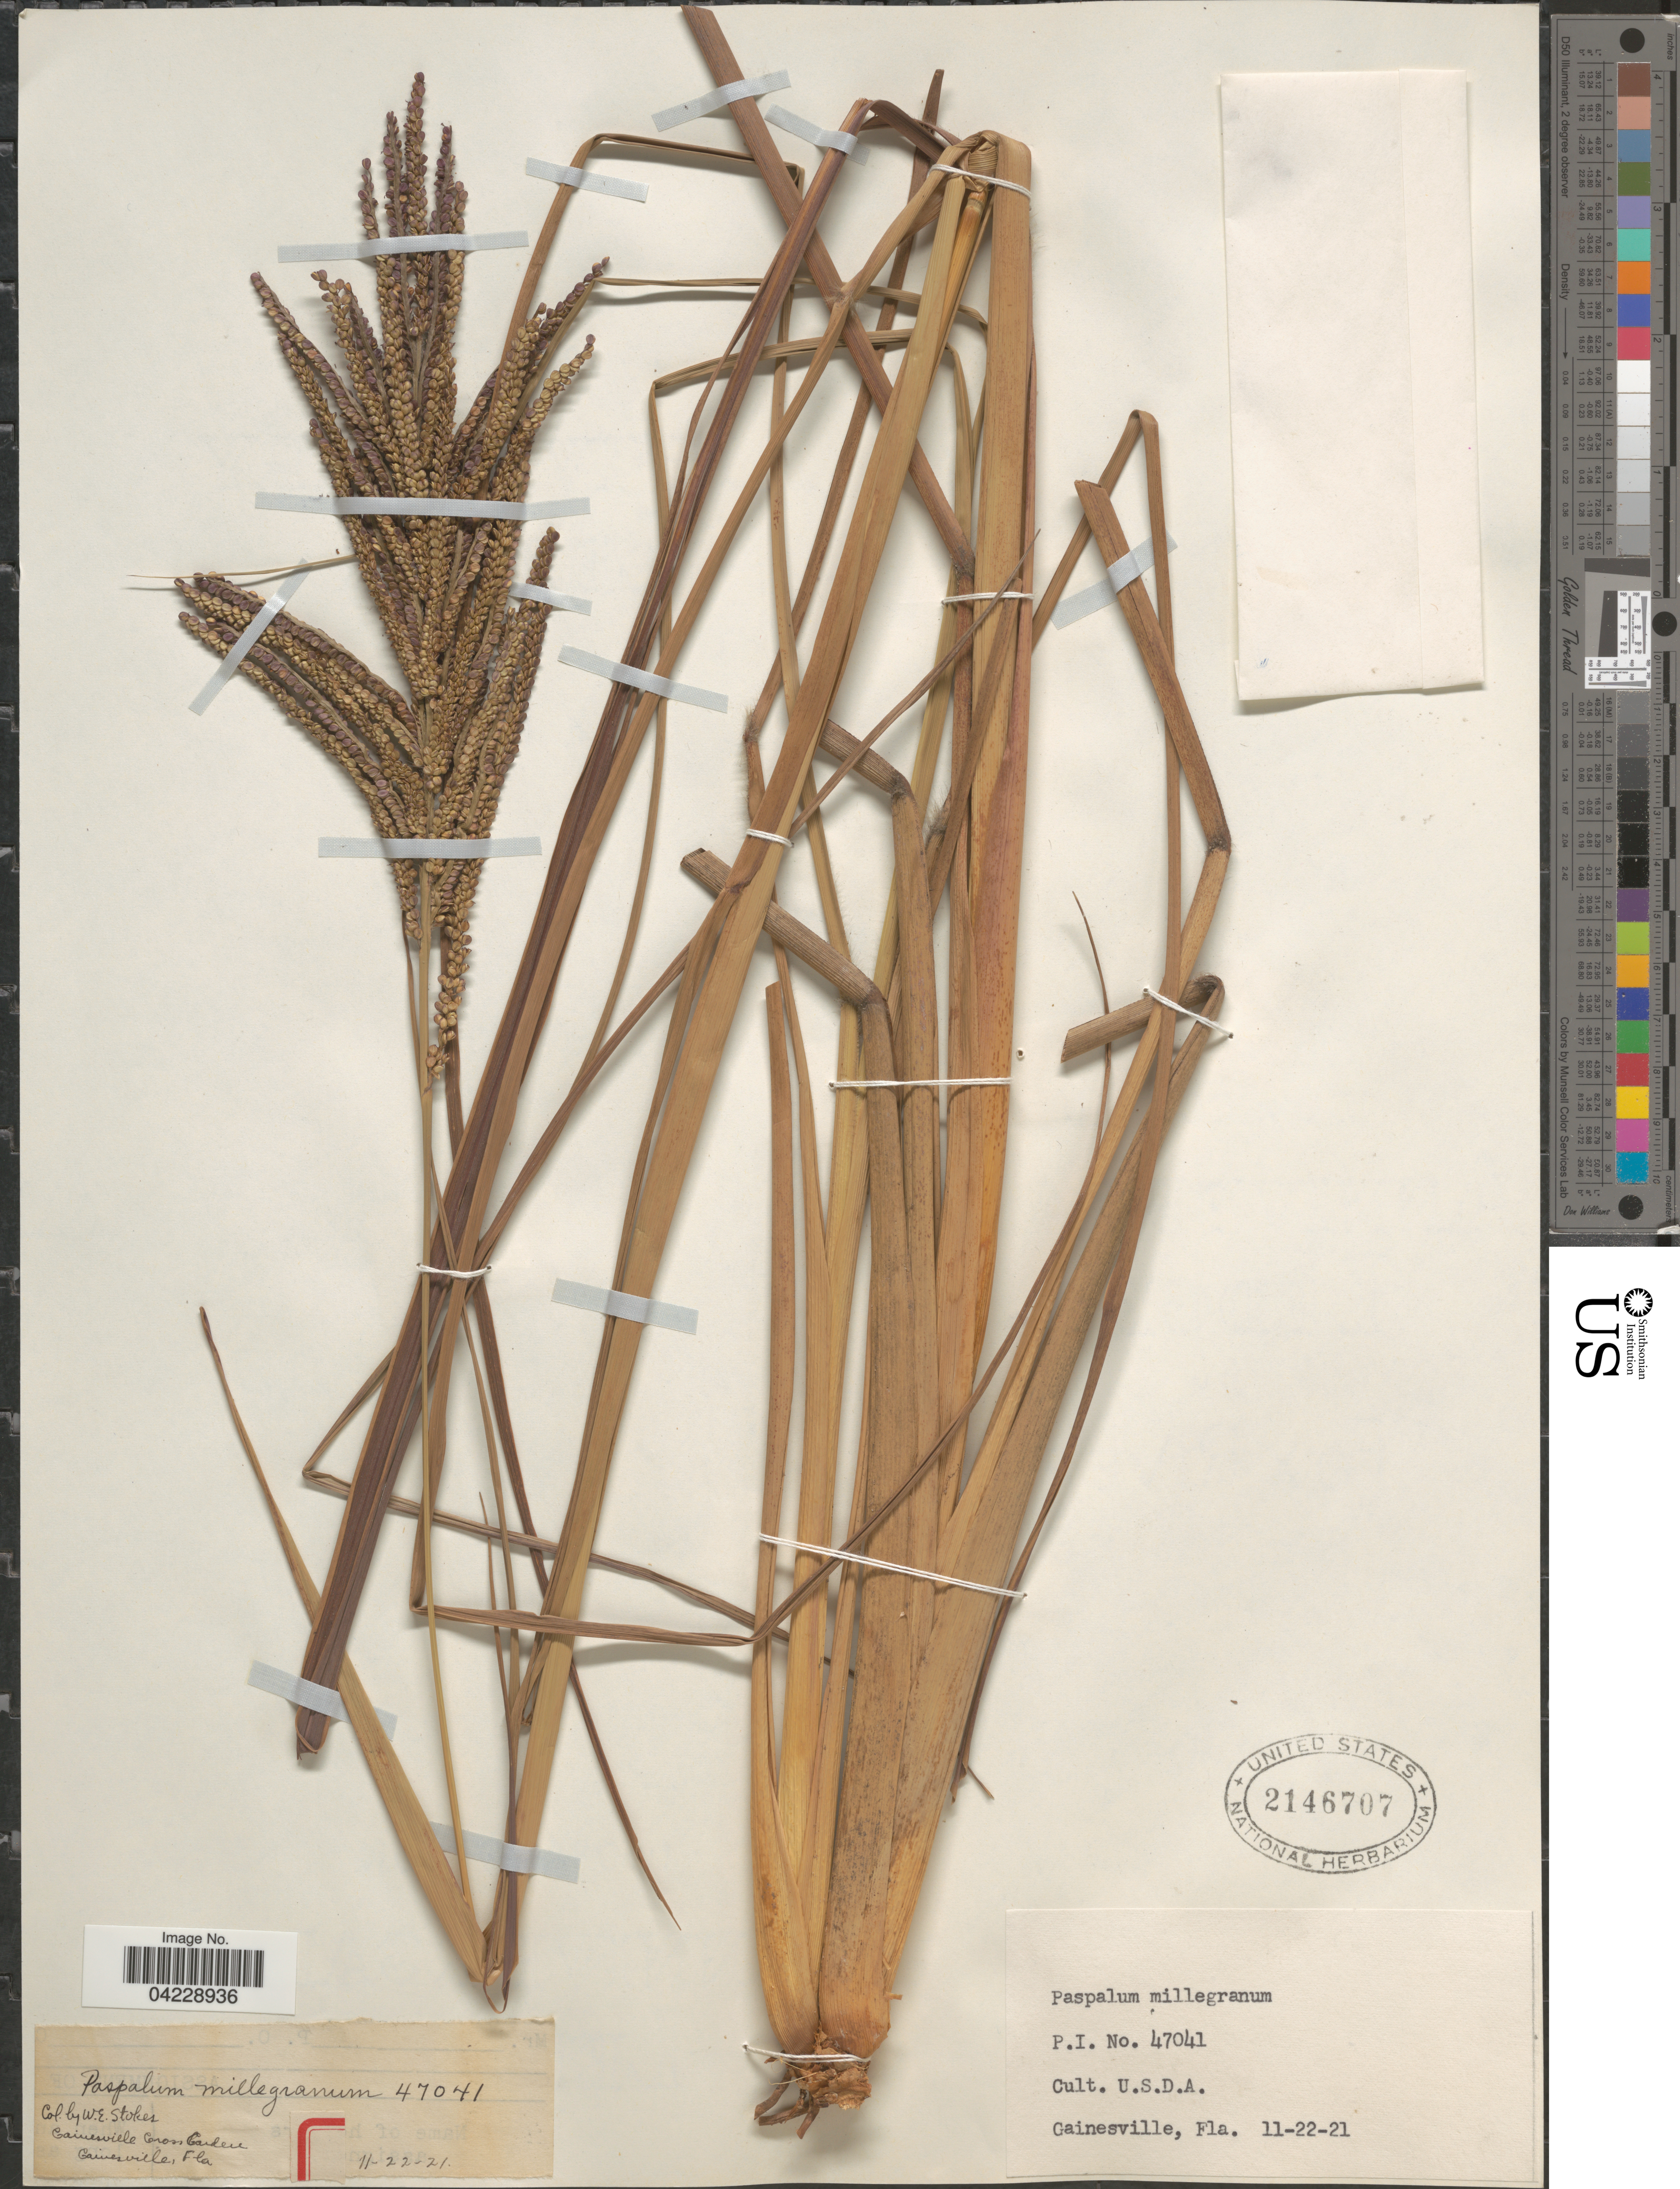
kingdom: Plantae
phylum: Tracheophyta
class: Liliopsida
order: Poales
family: Poaceae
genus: Paspalum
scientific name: Paspalum millegrana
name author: Schrad.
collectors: W. Stokes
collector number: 47041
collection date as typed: Transcribed d/m/y: 22/11/21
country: United States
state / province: Florida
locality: U.S.D.A. Gainesville. Gainesville Cross Garden.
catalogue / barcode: US 2146707